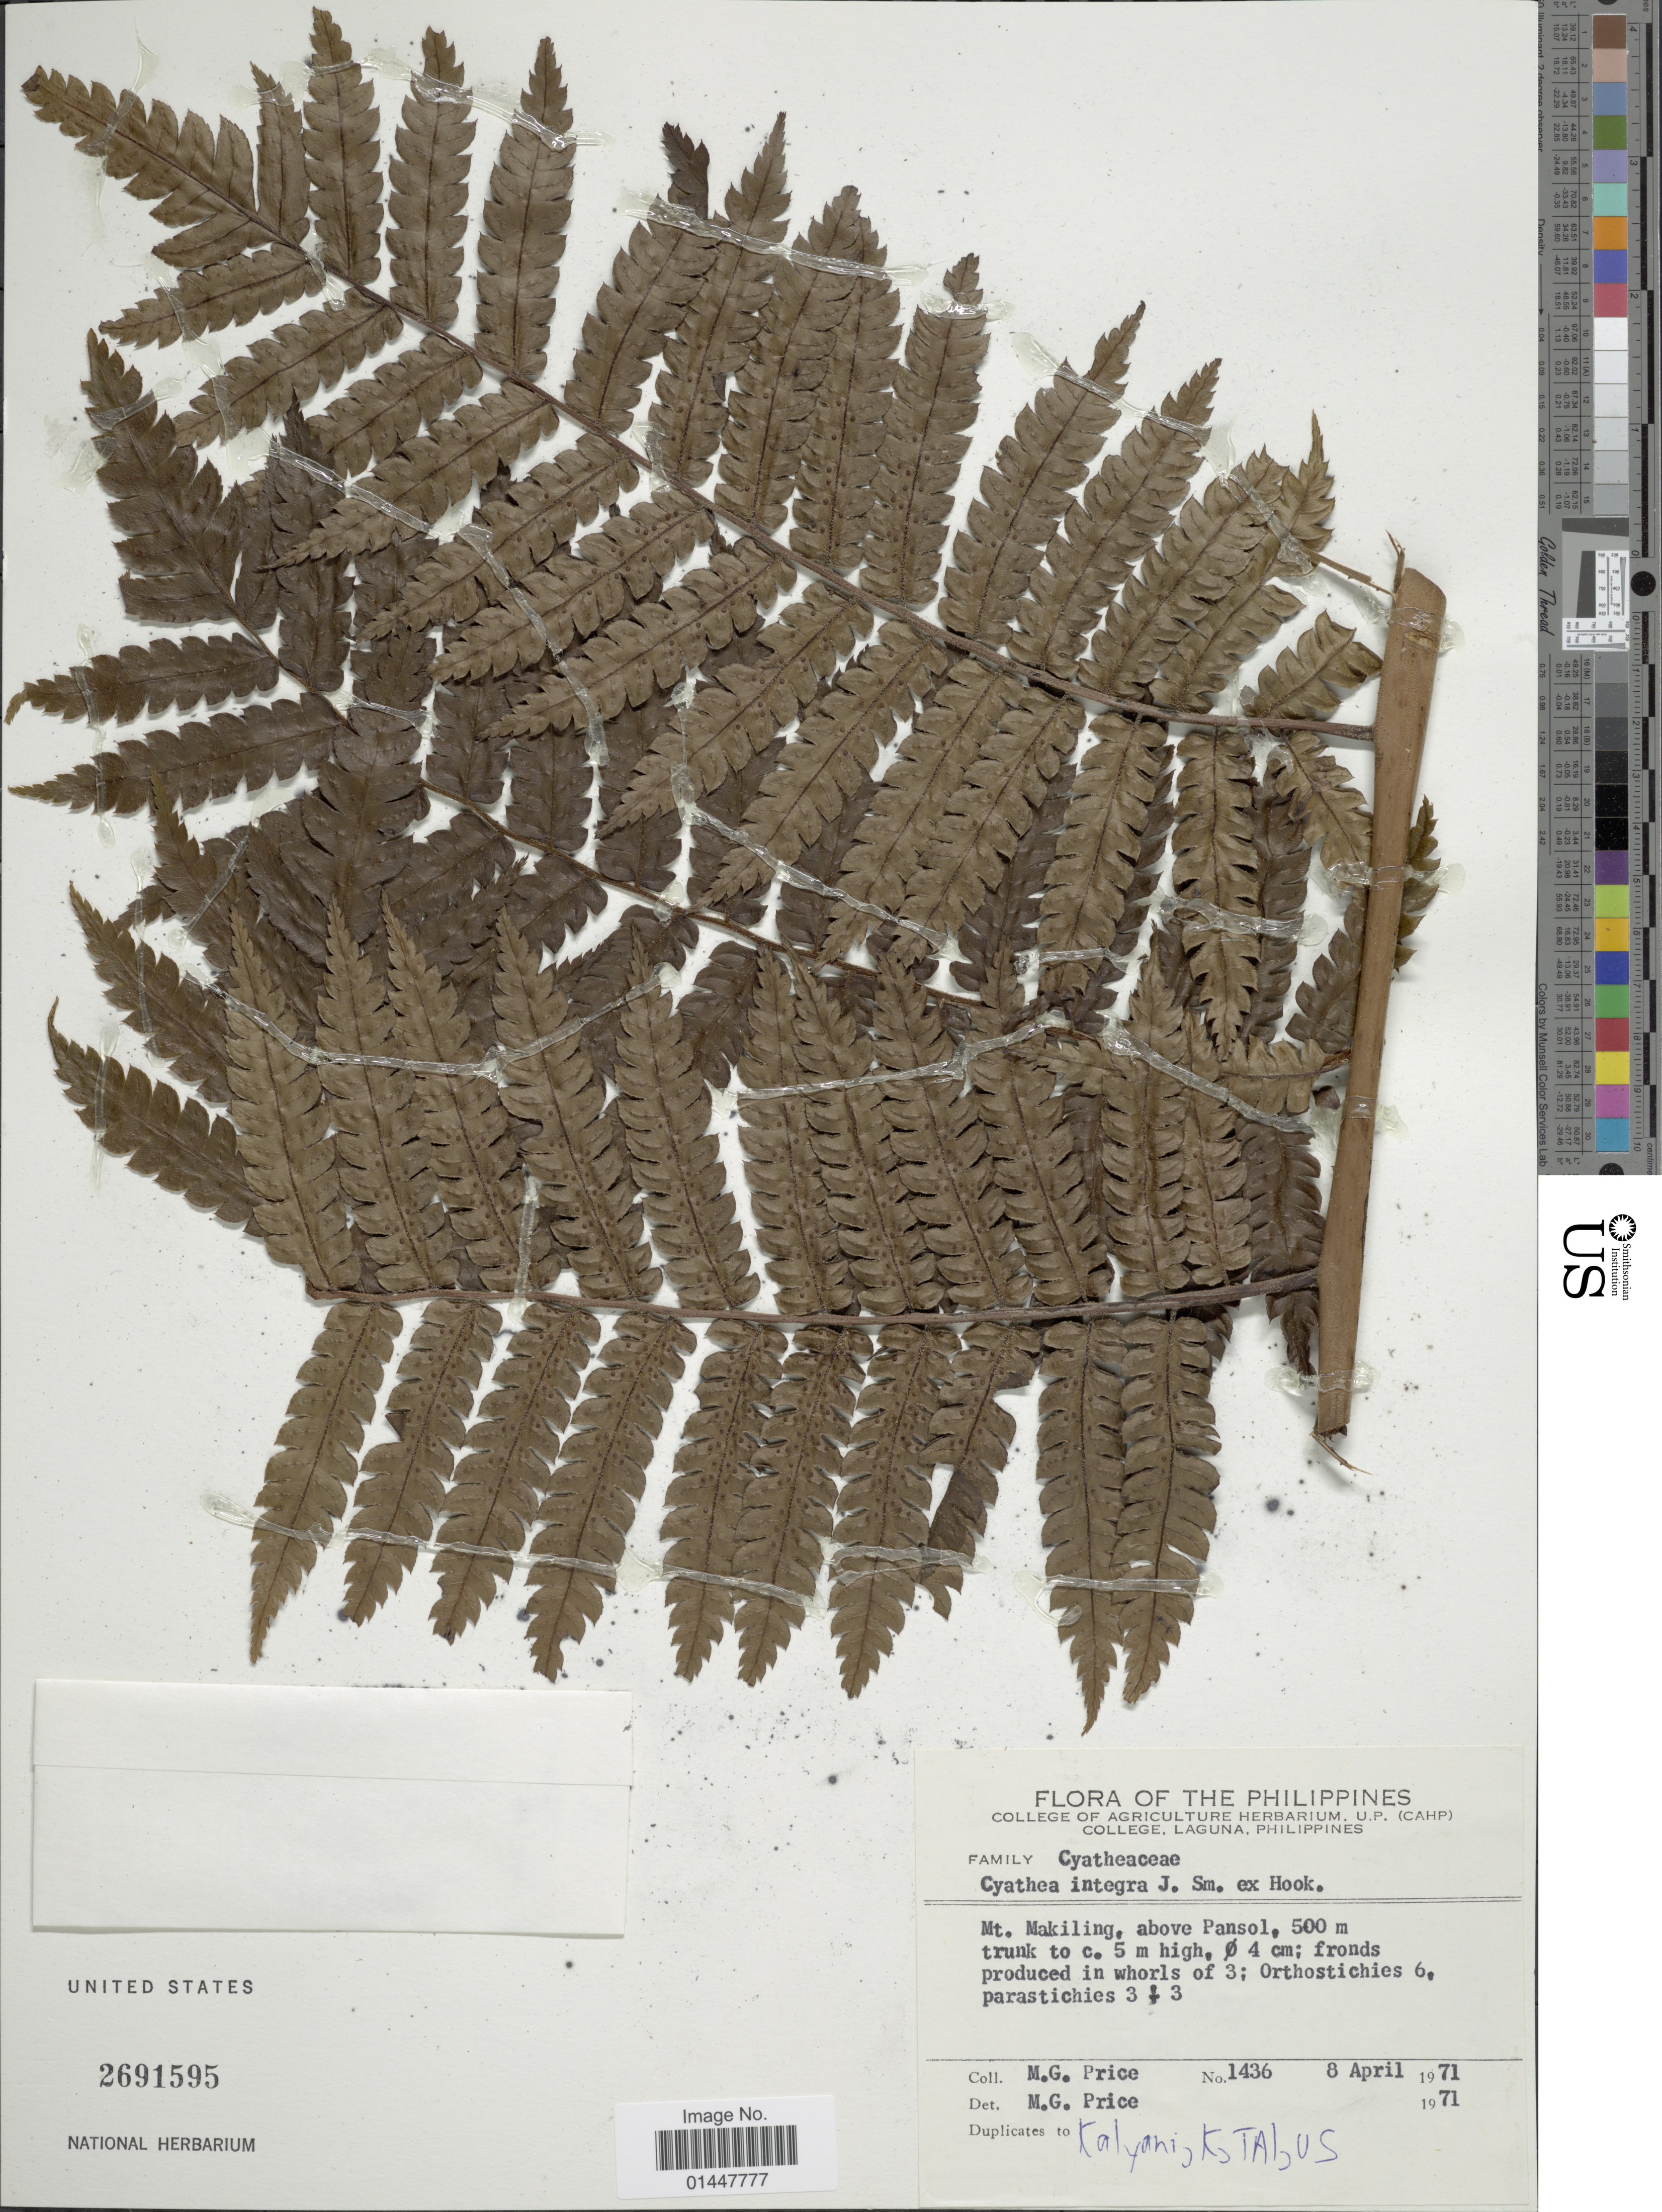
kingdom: Plantae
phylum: Tracheophyta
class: Polypodiopsida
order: Cyatheales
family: Cyatheaceae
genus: Sphaeropteris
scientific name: Sphaeropteris integra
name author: (J. Sm.) R.M. Tryon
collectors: M. G. Price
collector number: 1436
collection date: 1971-04-08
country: Philippines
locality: Mt. Makiling, above Pansol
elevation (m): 500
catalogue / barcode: US 2691595